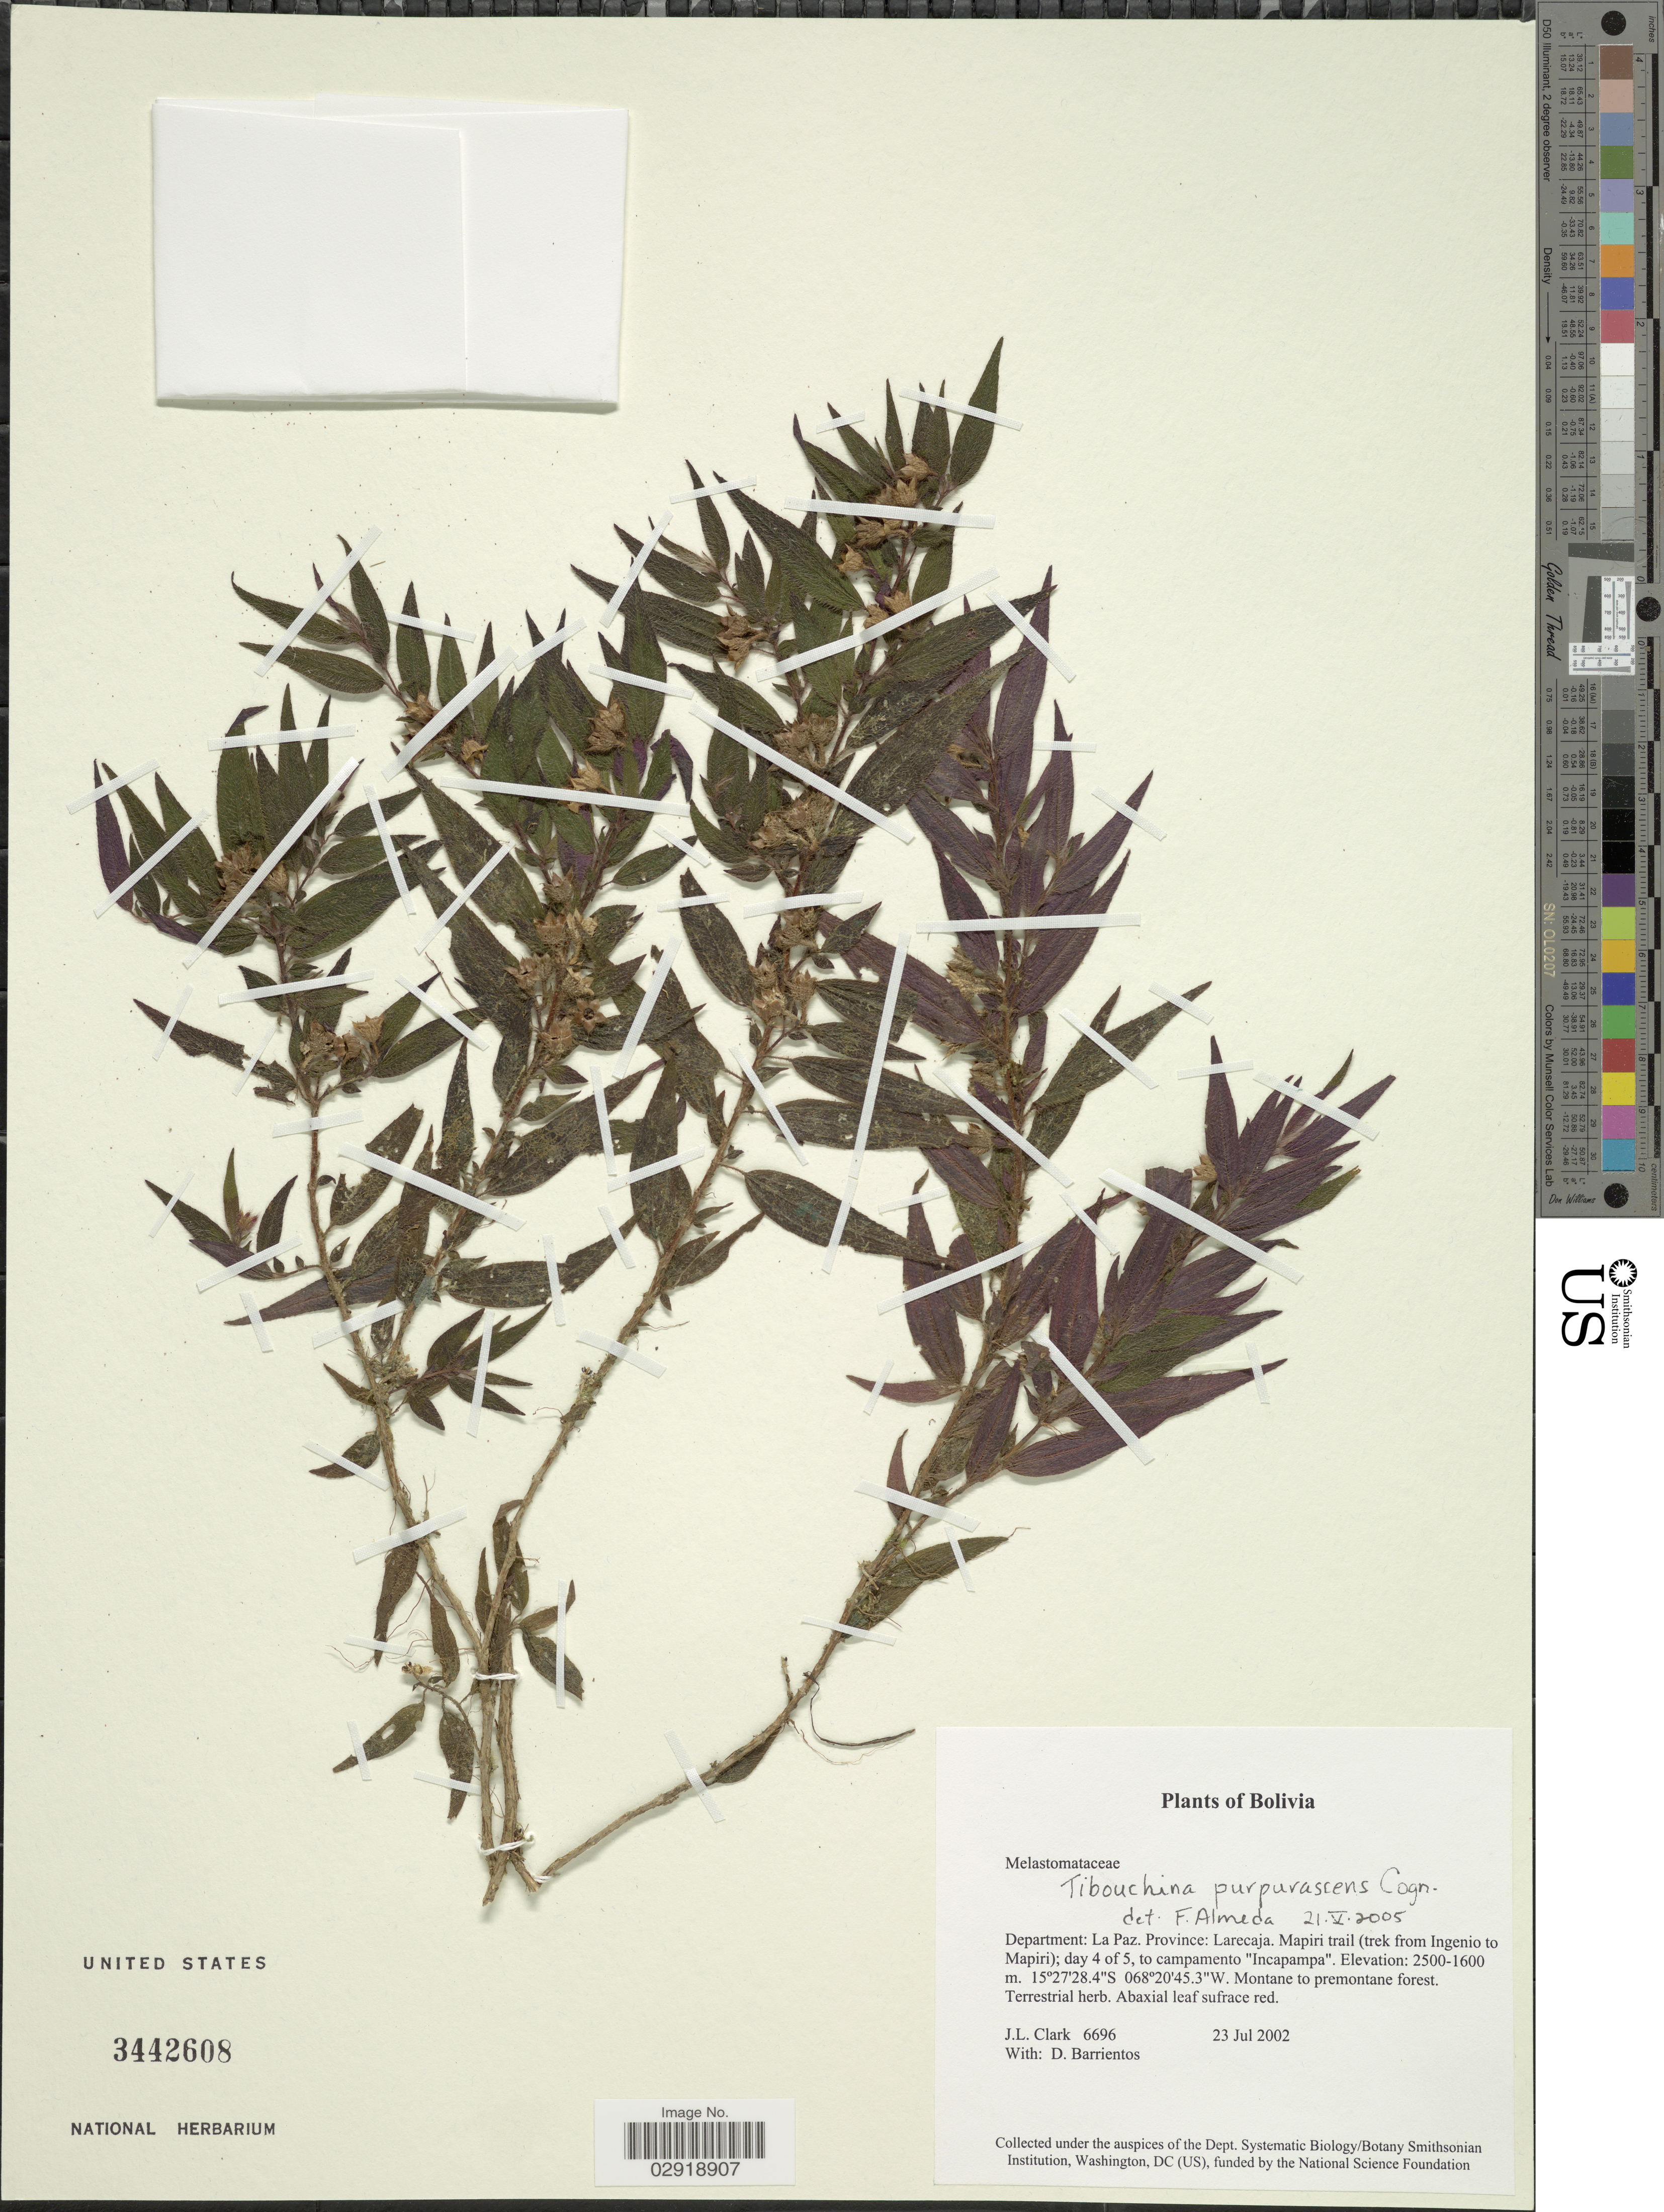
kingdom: Plantae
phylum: Tracheophyta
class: Magnoliopsida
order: Myrtales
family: Melastomataceae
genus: Chaetogastra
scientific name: Chaetogastra purpurascens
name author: (Cogn.) P.J.F. Guim. & Michelang.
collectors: J. L. Clark & D. Barrientos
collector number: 6696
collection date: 2002-07-23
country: Bolivia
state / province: La Paz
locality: Department: La Paz. Province: Larecaja. Mapiri trail (trek from Ingenio to Mapiri); day 4 of 5, to campamento "Incapampa".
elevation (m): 1600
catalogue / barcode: US 3442608